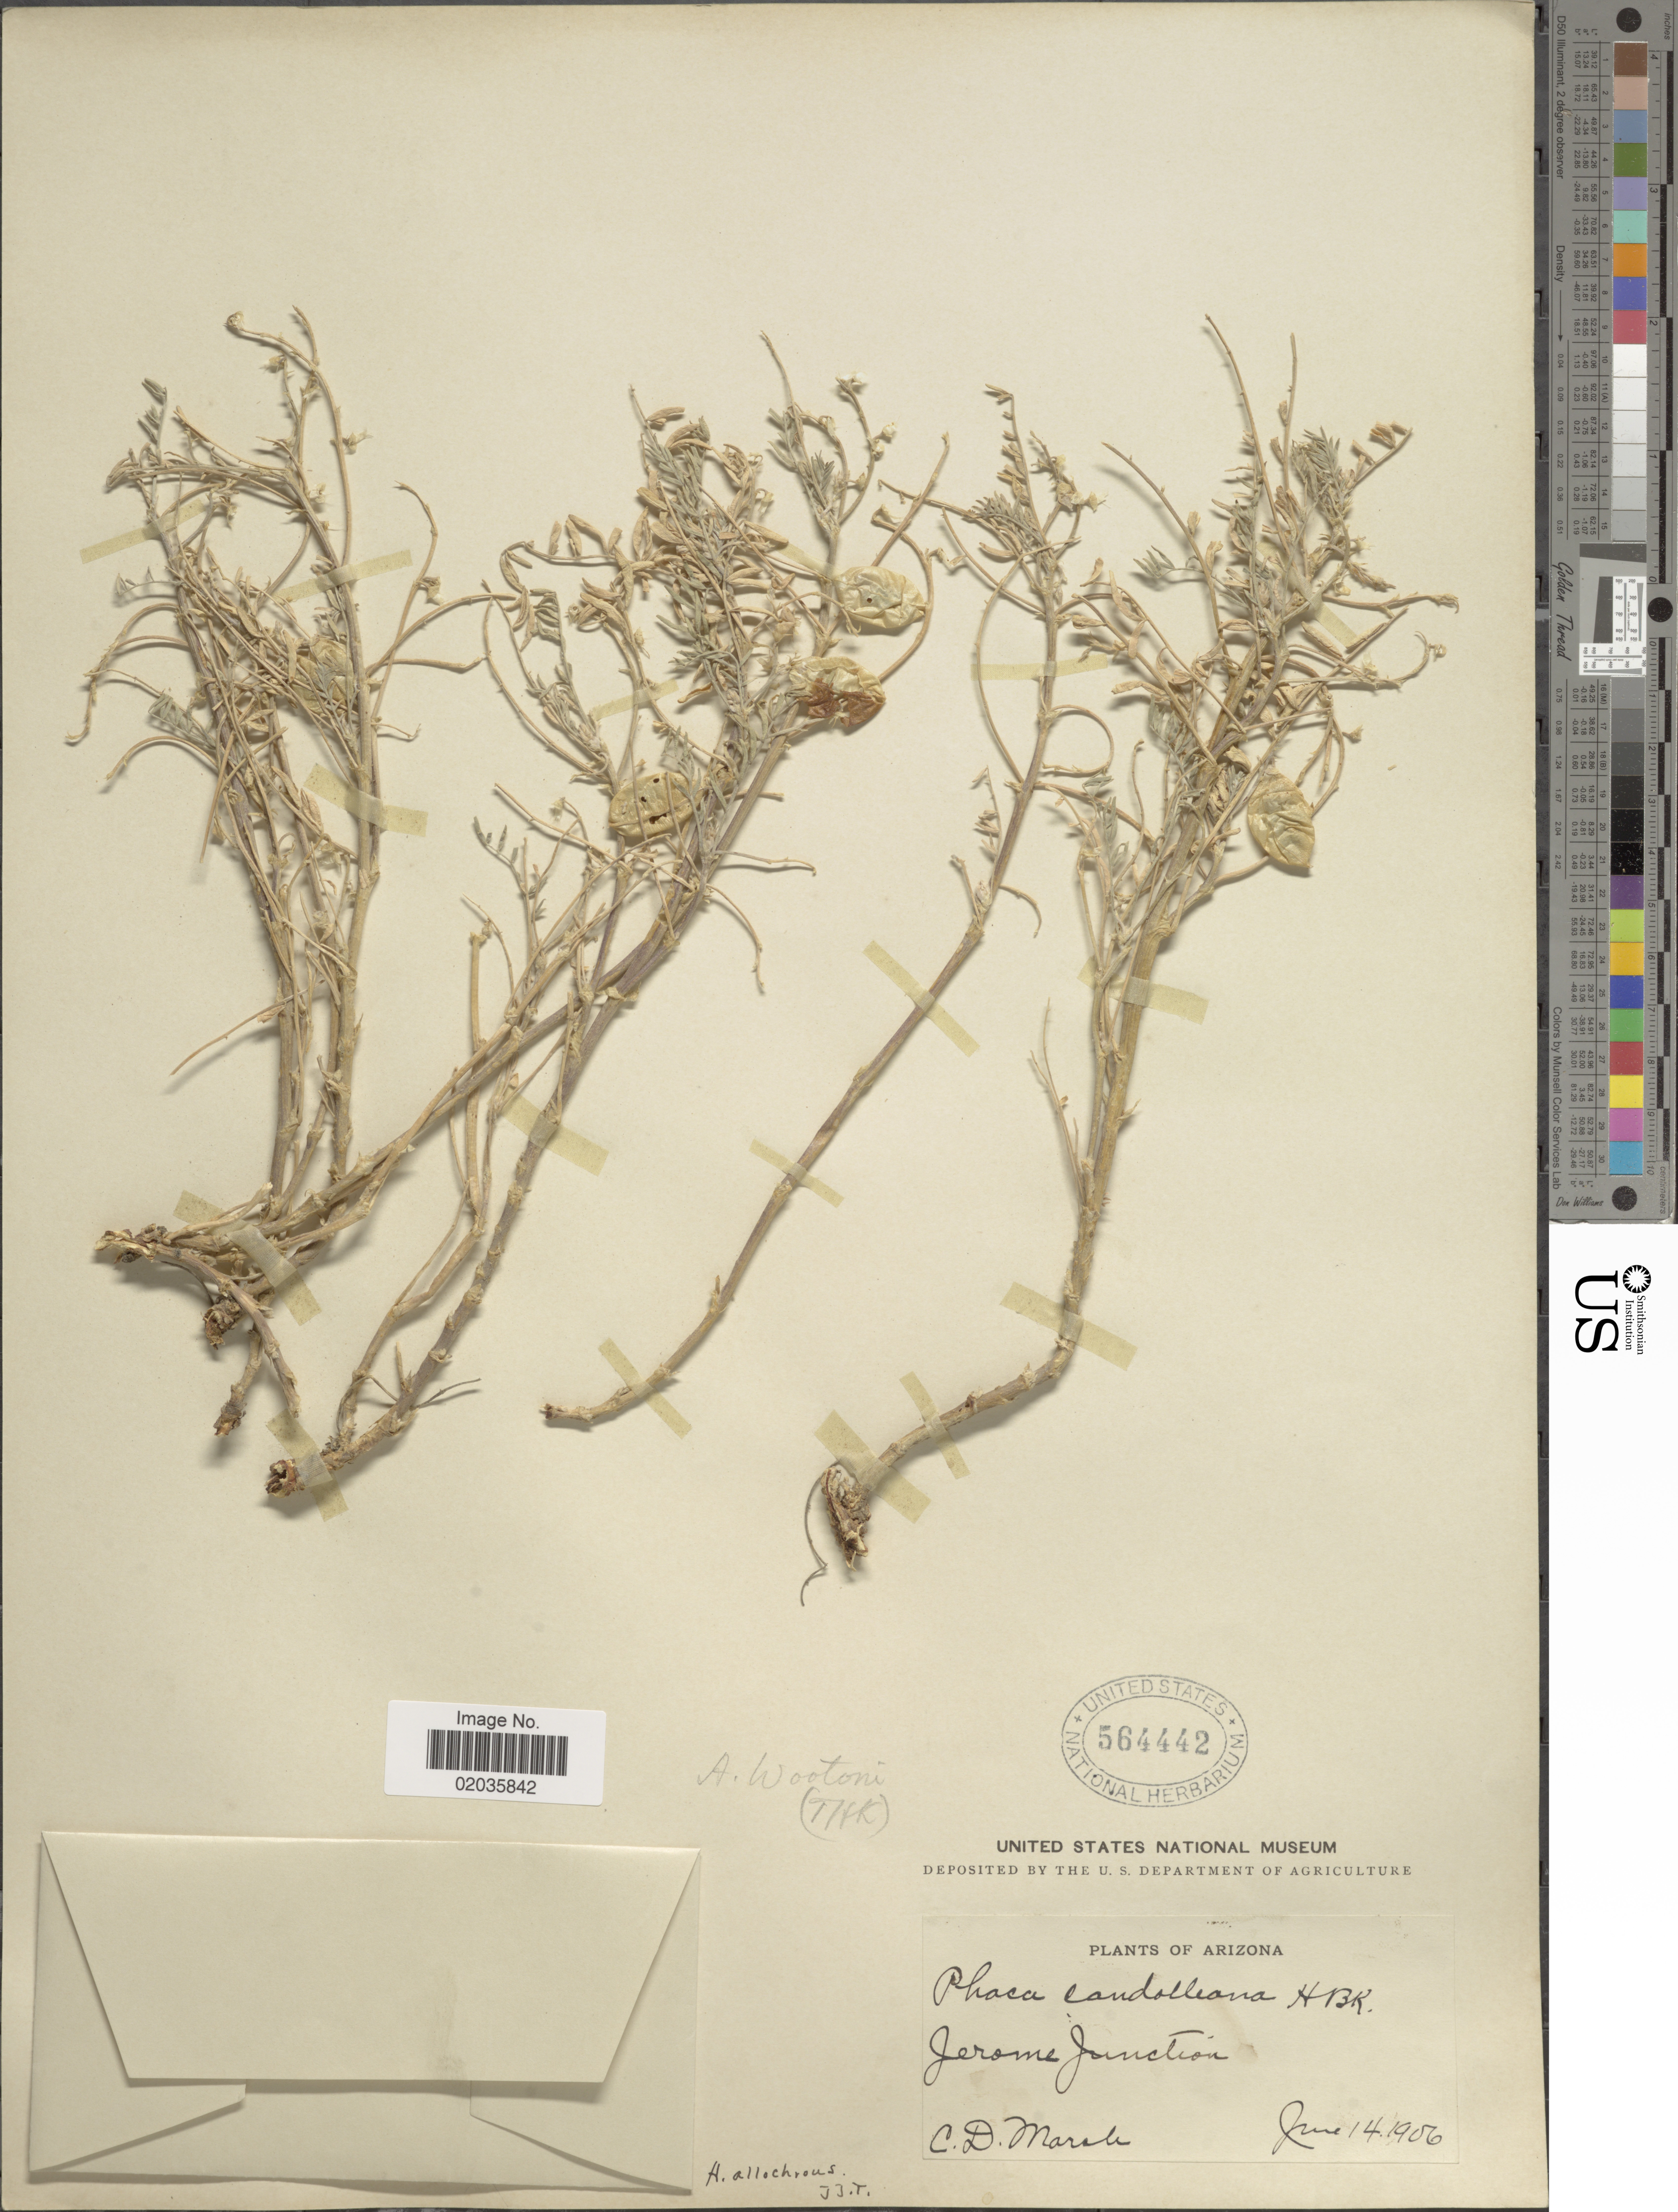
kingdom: Plantae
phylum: Tracheophyta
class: Magnoliopsida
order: Fabales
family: Fabaceae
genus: Astragalus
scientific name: Astragalus wootonii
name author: E. Sheld.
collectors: C. Marole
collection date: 1906-06-14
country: United States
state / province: Arizona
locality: Jerome Junction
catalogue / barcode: US 564442